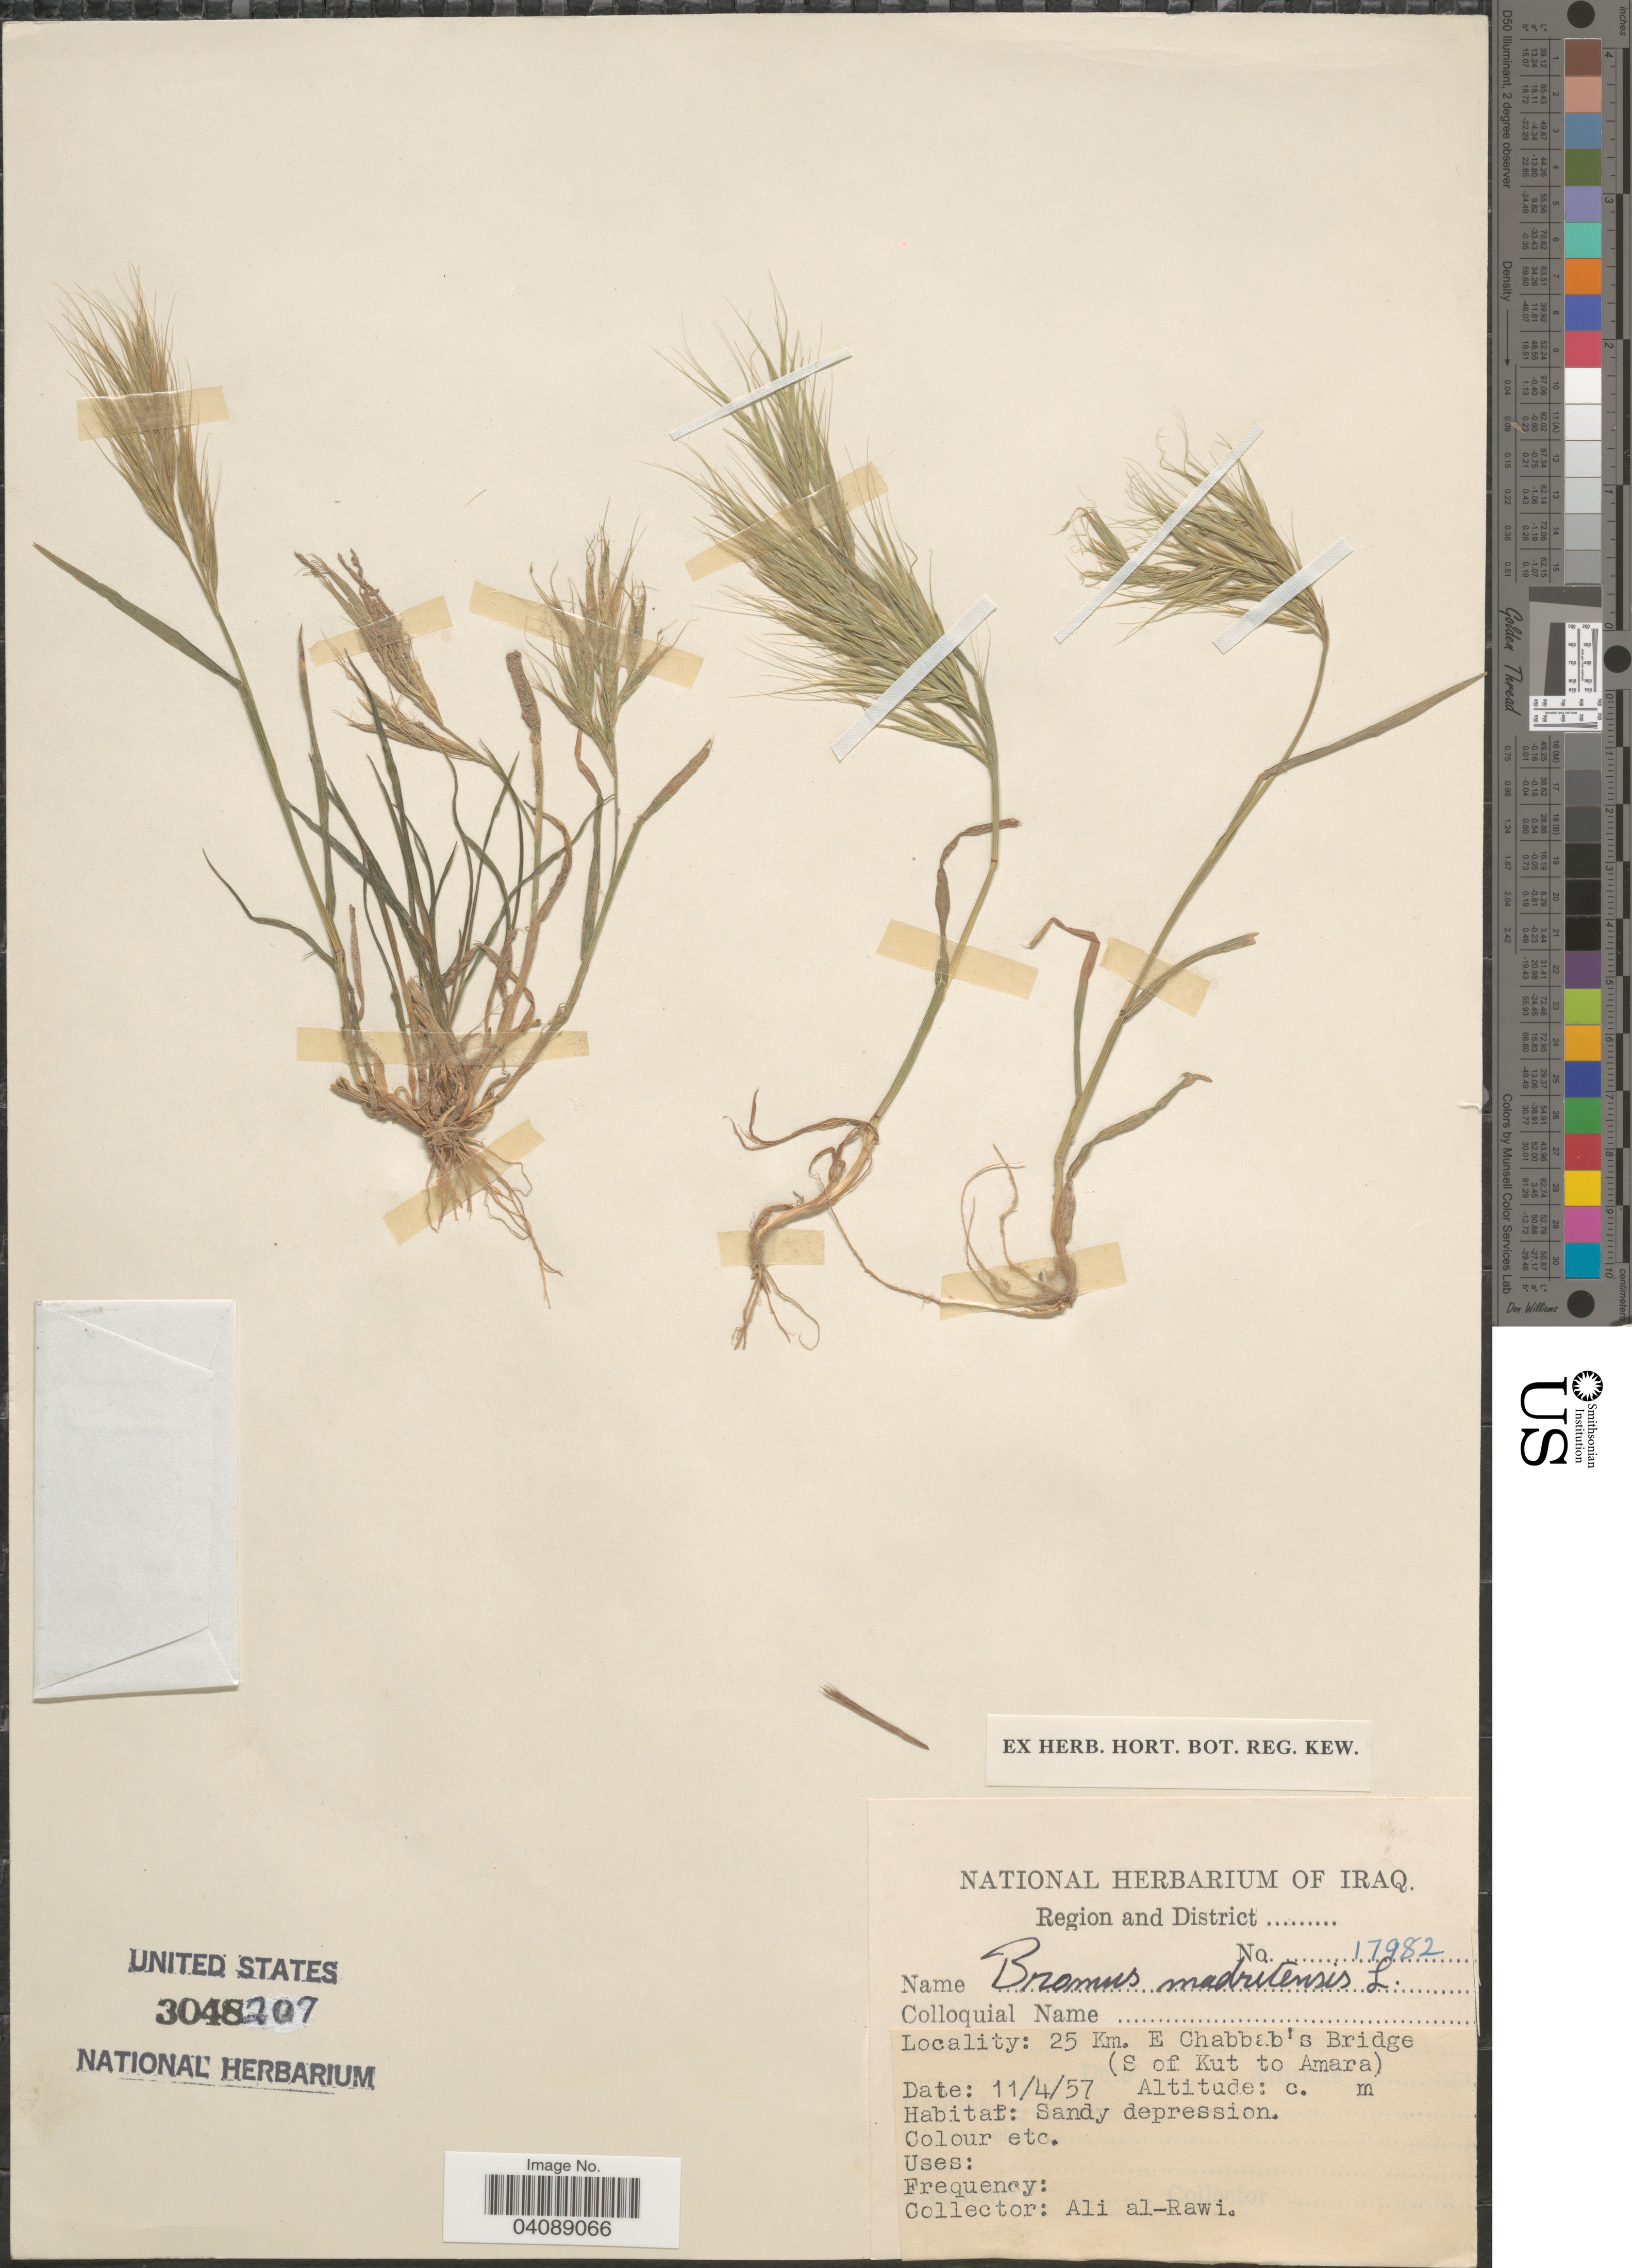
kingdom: Plantae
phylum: Tracheophyta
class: Liliopsida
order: Poales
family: Poaceae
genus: Bromus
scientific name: Bromus madritensis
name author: L.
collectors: A. al Rawi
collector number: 17982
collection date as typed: Transcribed d/m/y: 11/4/57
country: Iraq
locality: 25 Km. E Chabbab's Bridge. (S of Kut to Amara).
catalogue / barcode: US 3048207